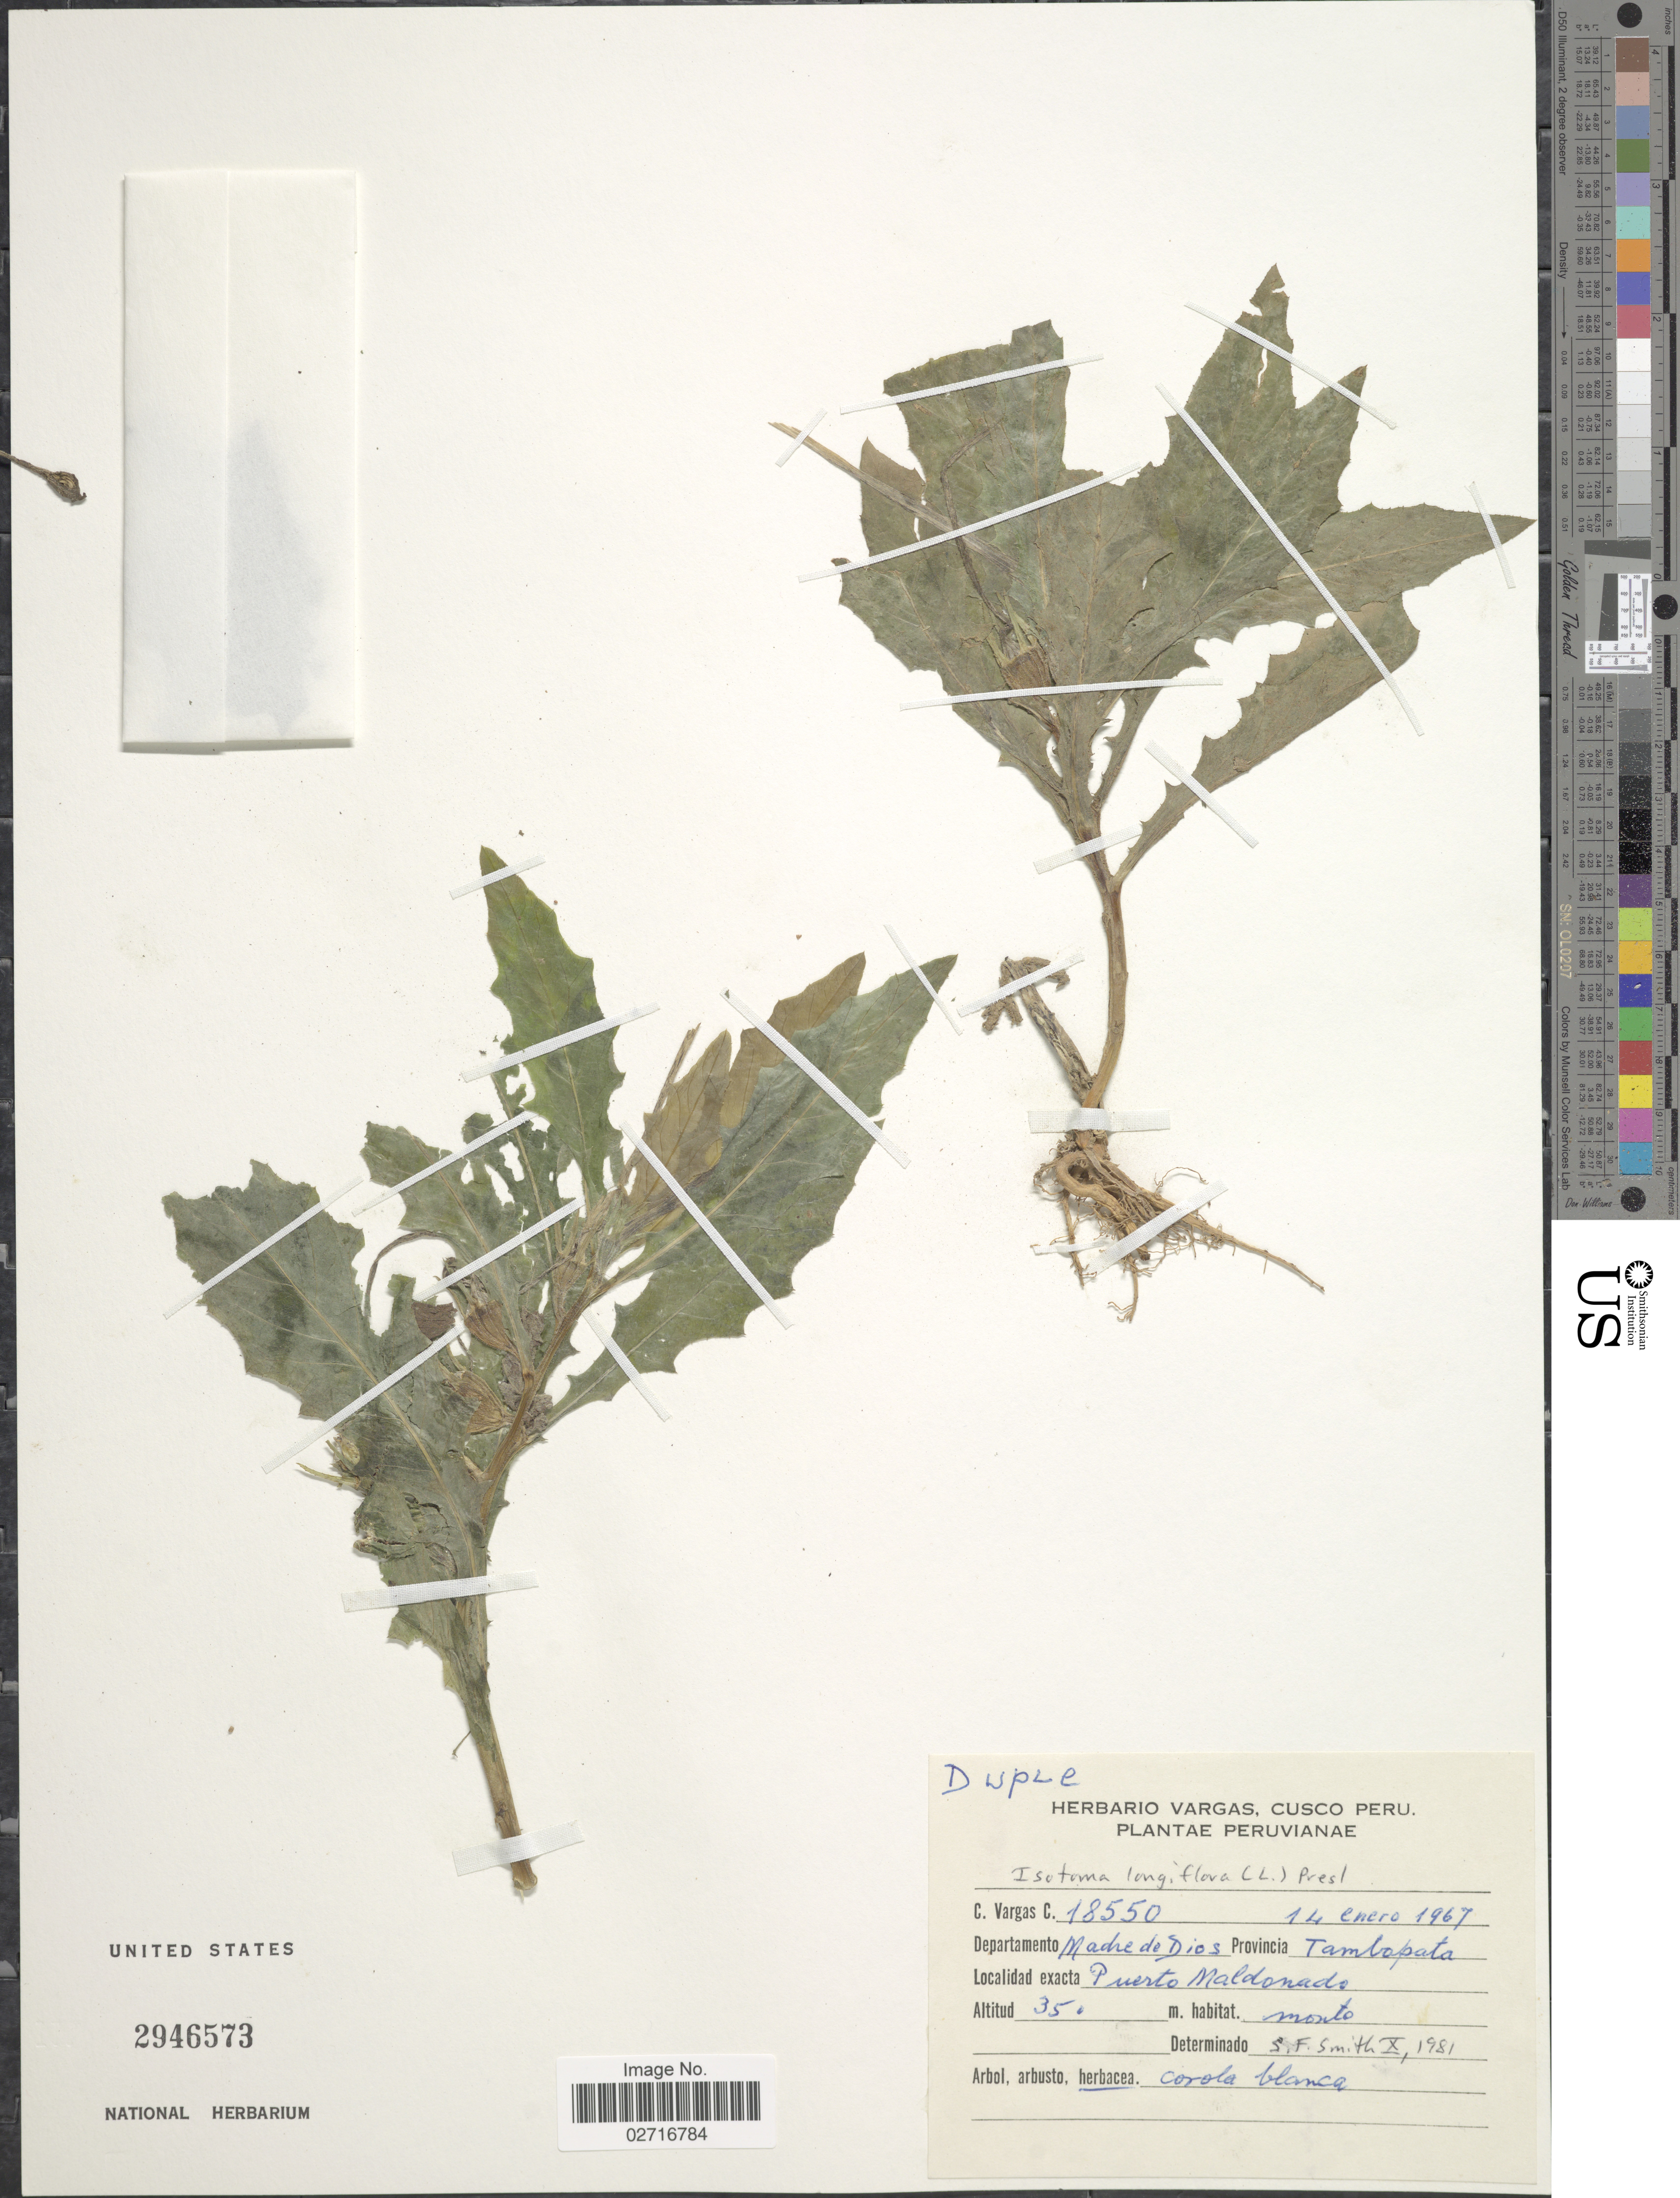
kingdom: Plantae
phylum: Tracheophyta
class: Magnoliopsida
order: Asterales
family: Campanulaceae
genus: Hippobroma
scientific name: Hippobroma longiflora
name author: (L.) G. Don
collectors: C. Vargas Calderón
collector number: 18550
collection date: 1967-01-14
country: Peru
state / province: Madre de Dios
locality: Provincia Tambopata, Puerto Maldonado.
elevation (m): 350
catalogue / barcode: US 2946573